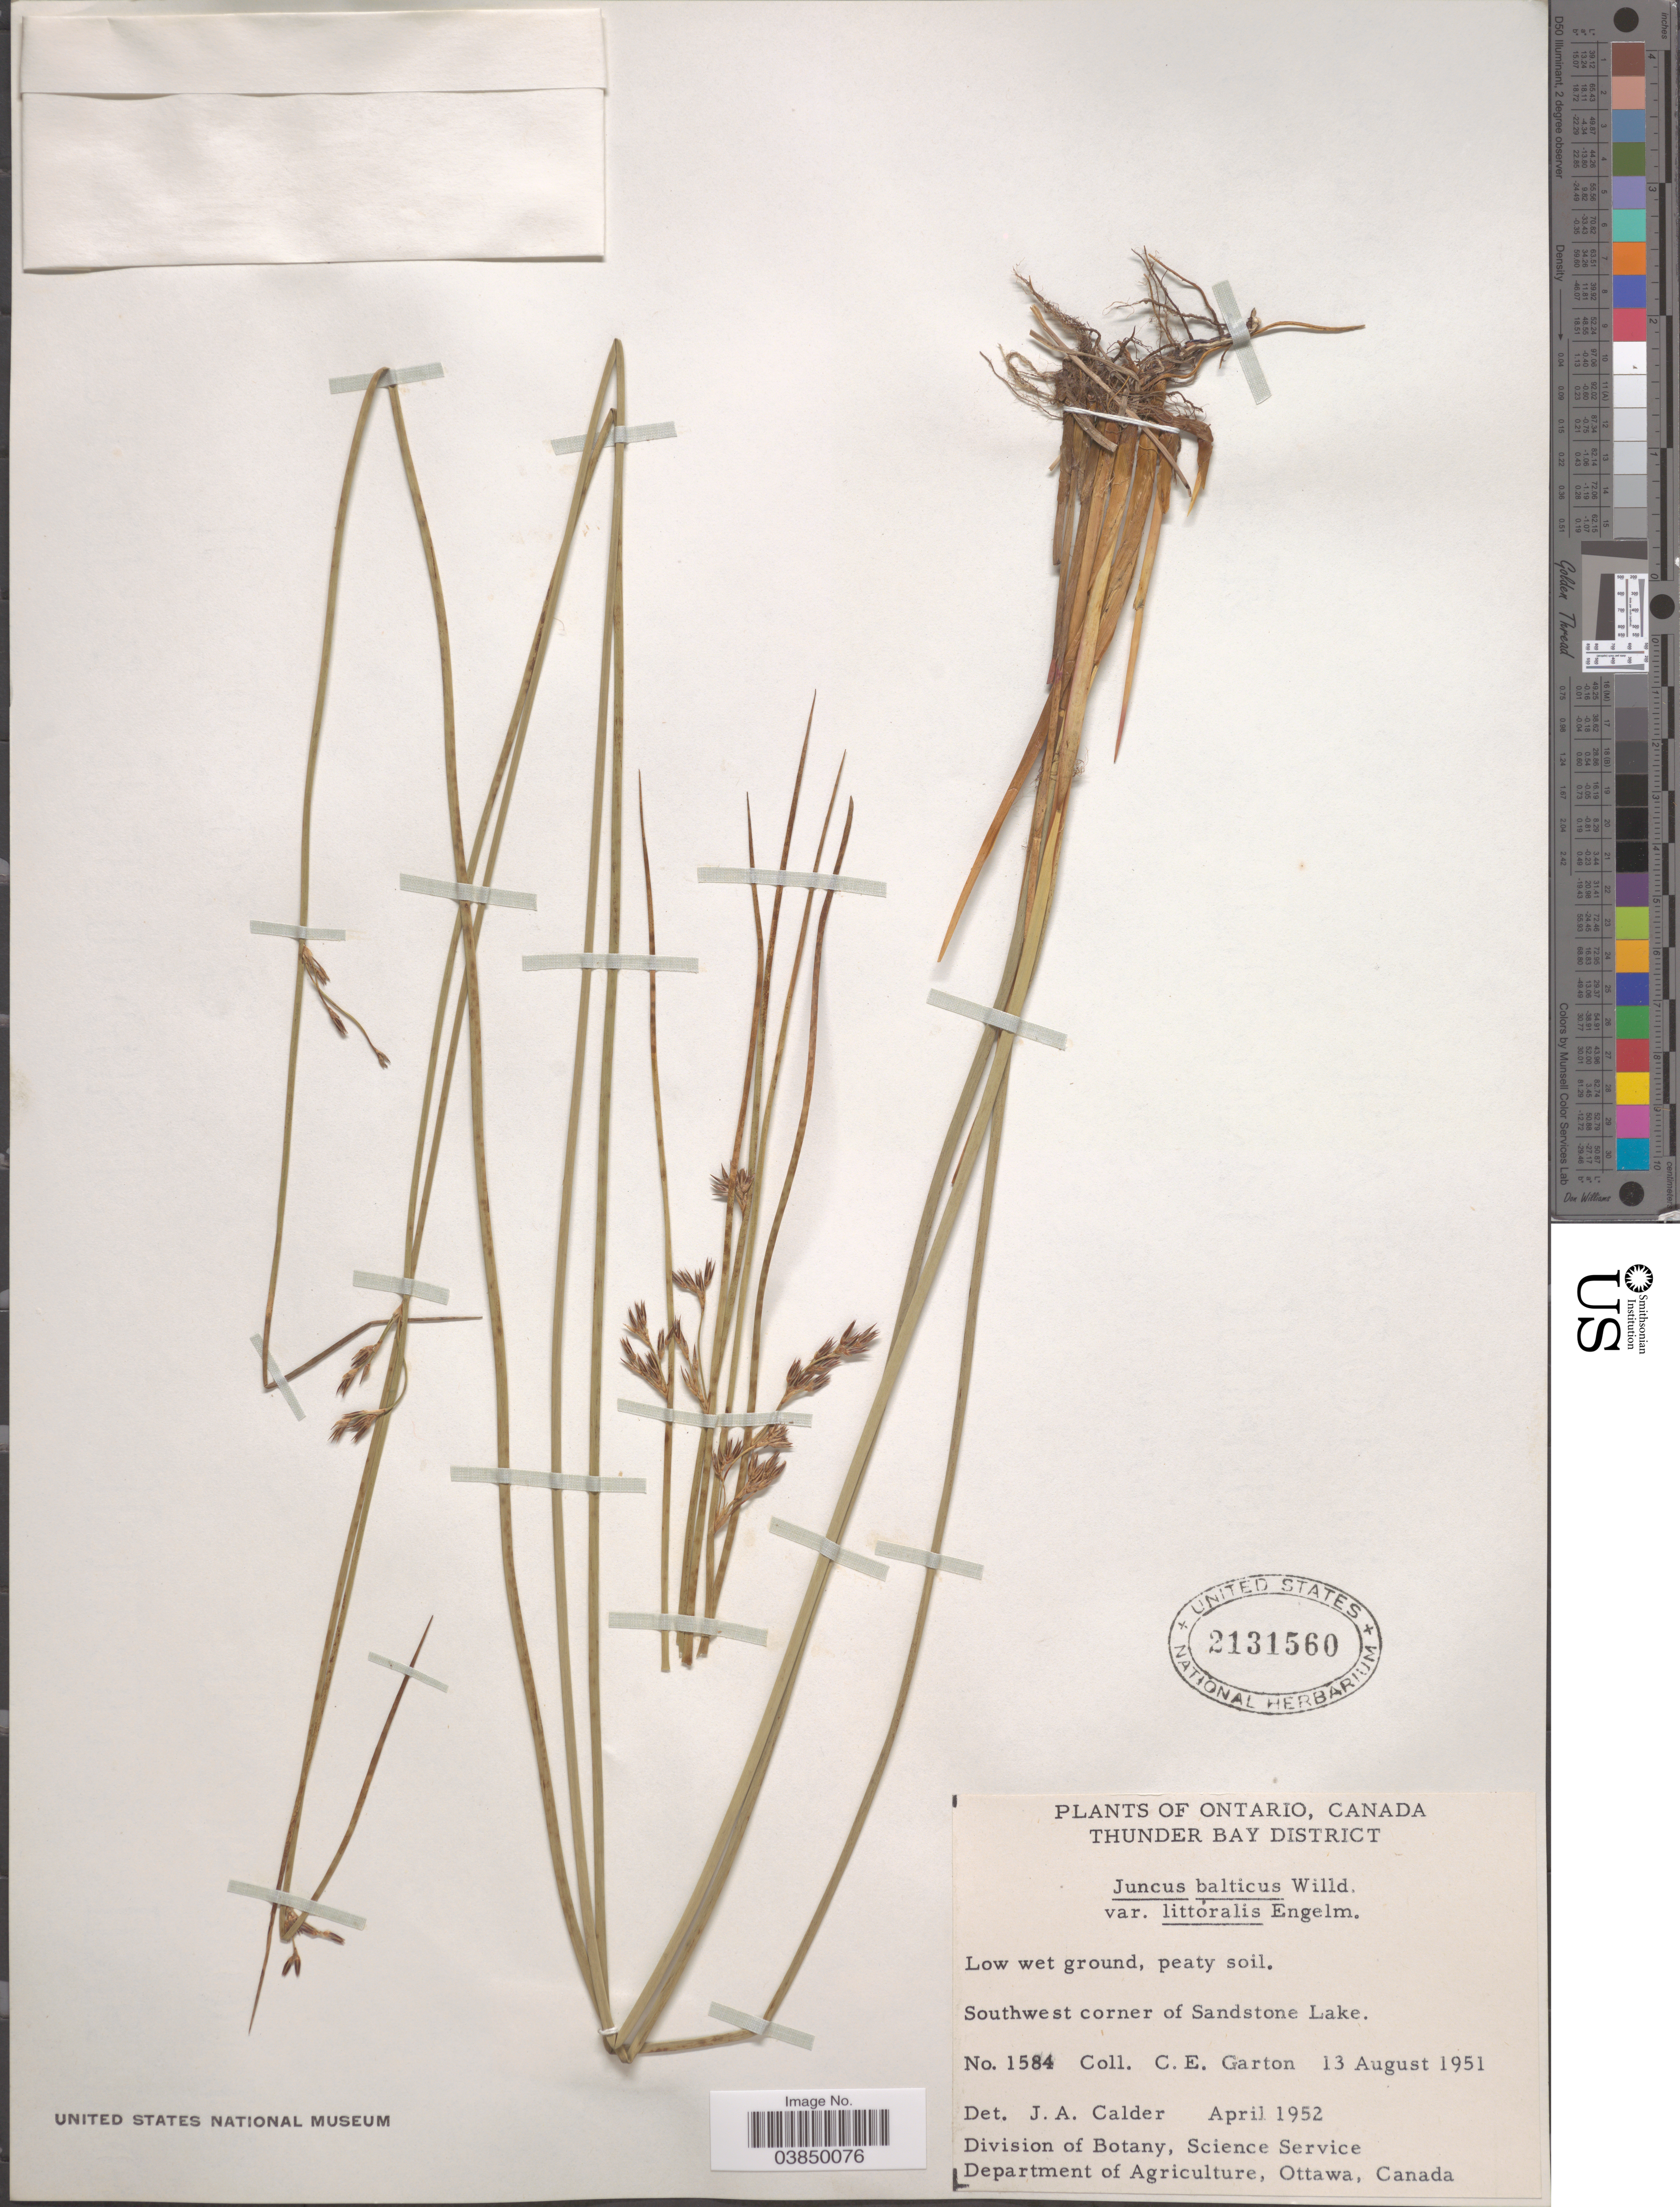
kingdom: Plantae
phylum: Tracheophyta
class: Liliopsida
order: Poales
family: Juncaceae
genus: Juncus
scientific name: Juncus balticus var. littoralis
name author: Engelm.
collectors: C. E. Garton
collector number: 1584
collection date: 1951-08-13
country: Canada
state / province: Ontario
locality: Thunder Bay District. Southwest corner of Sandstone Lake.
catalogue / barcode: US 2131560